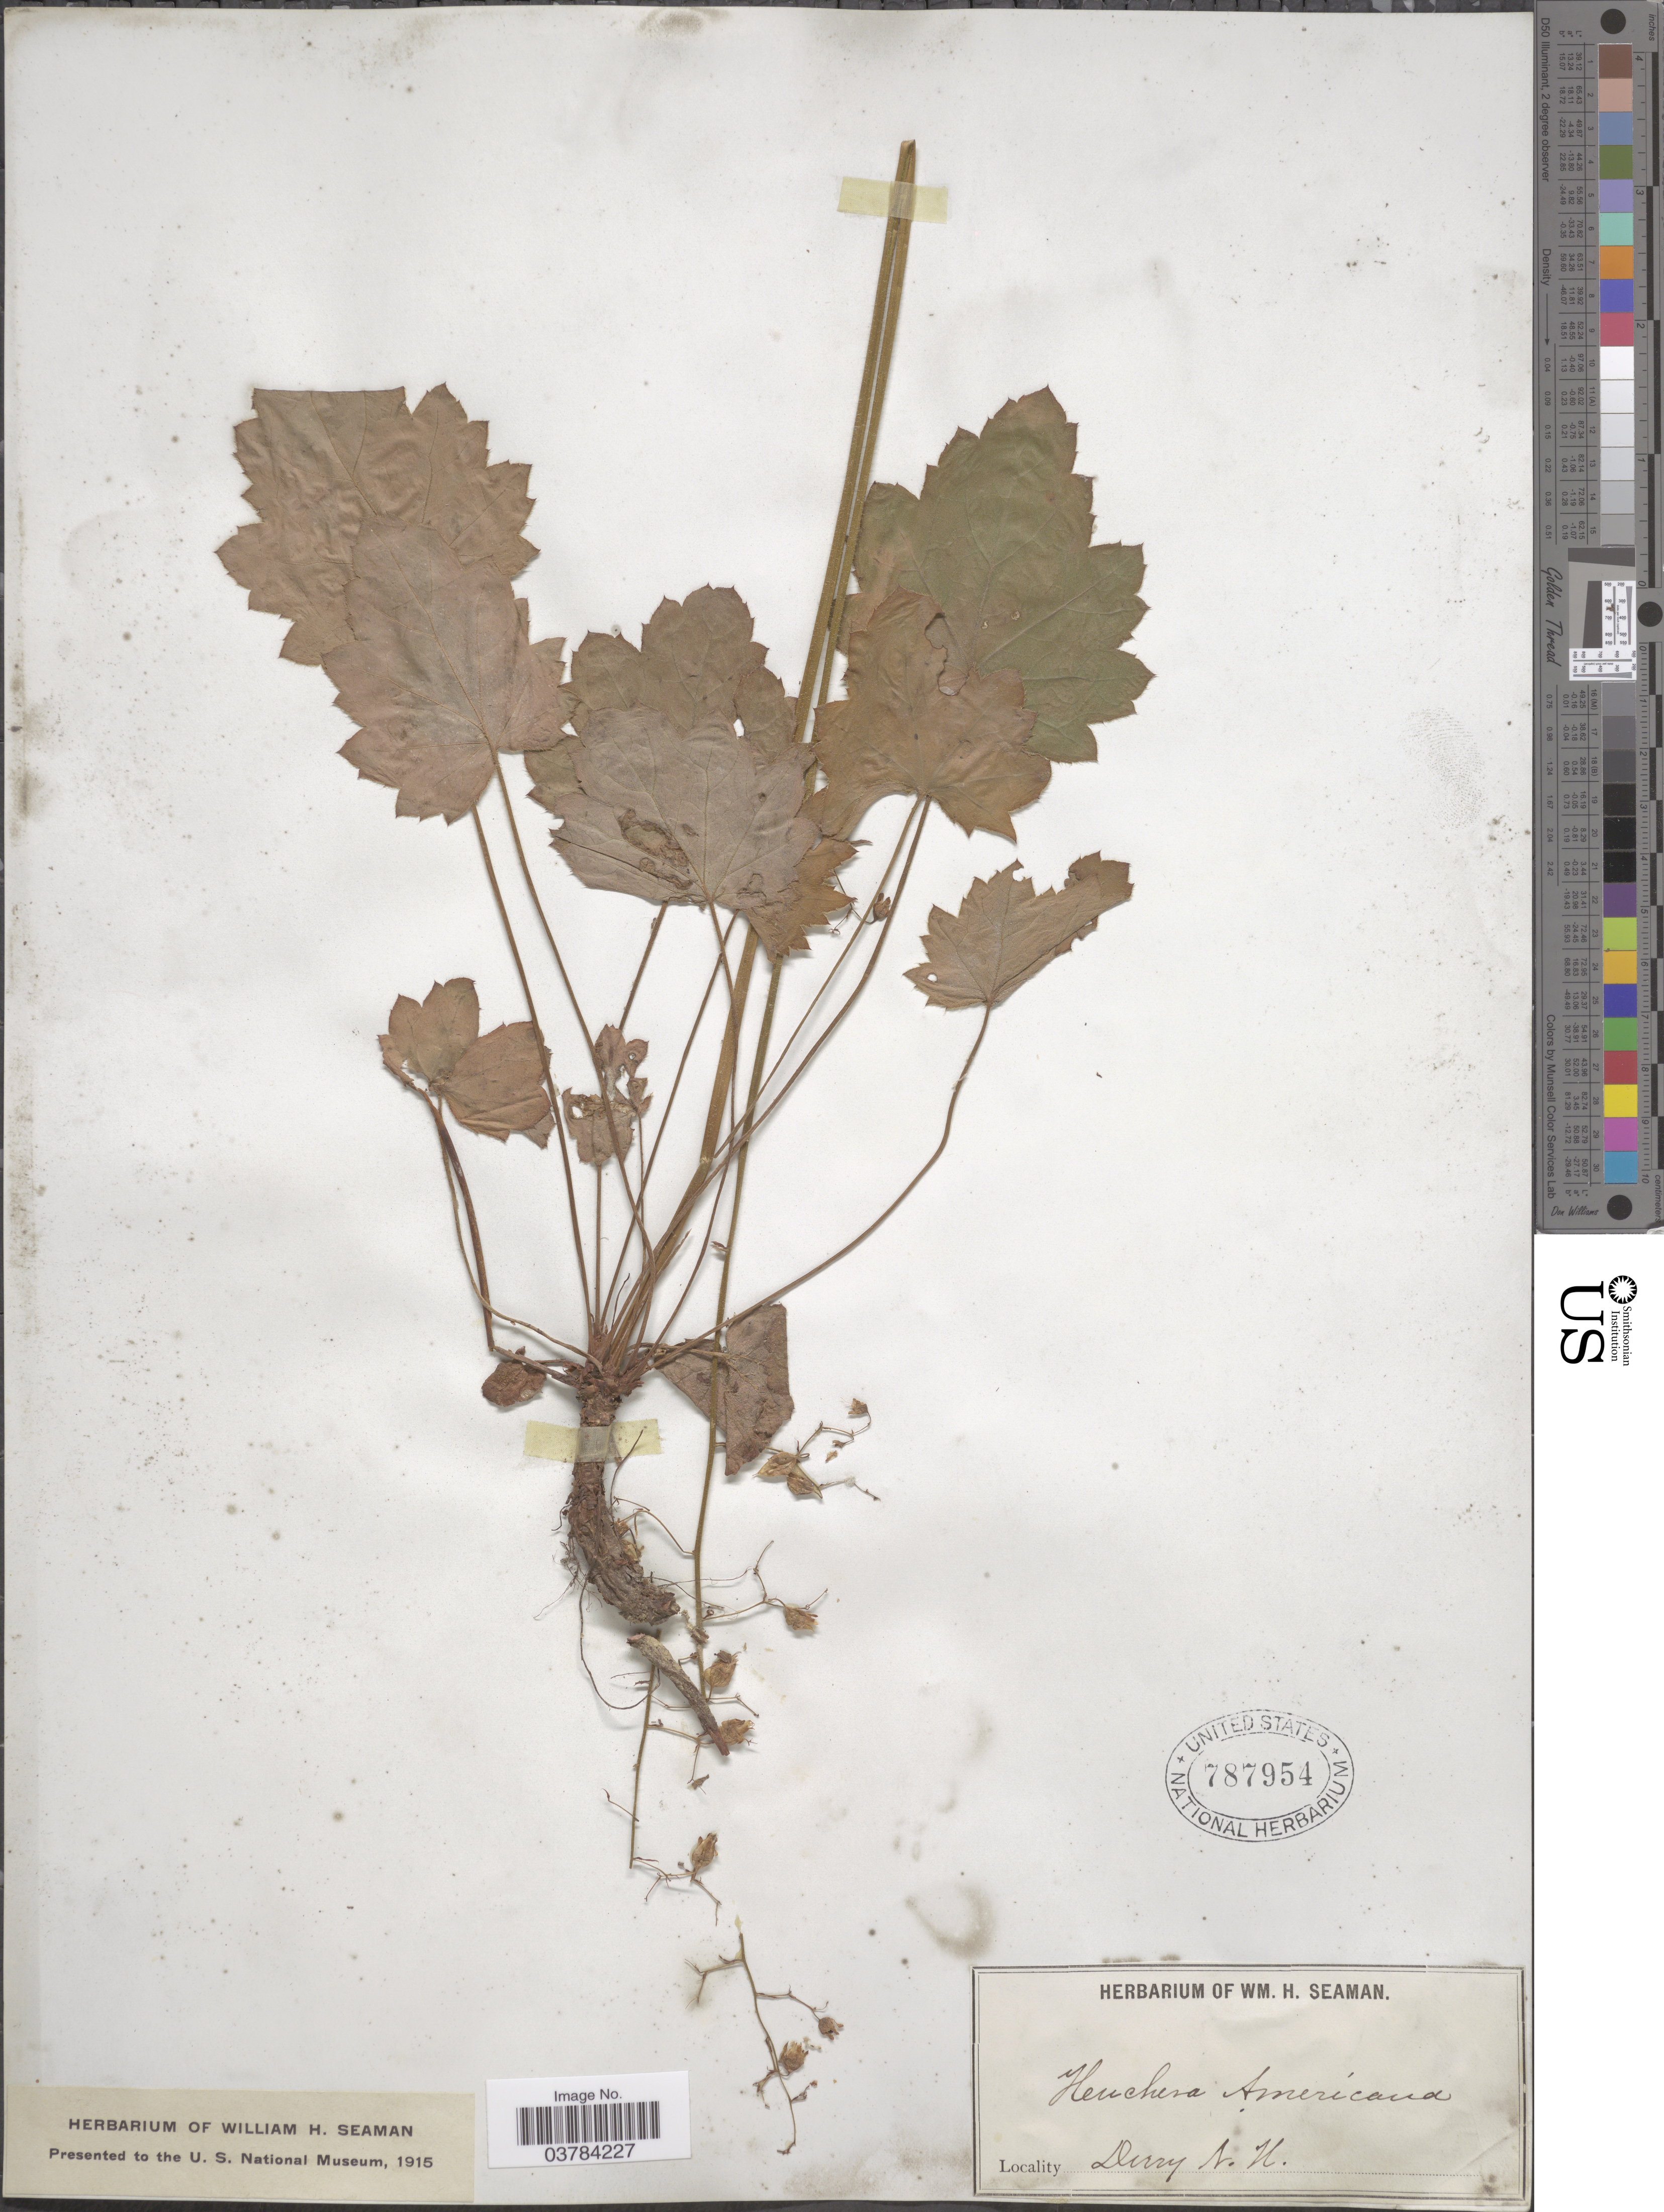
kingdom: Plantae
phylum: Tracheophyta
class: Magnoliopsida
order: Saxifragales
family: Saxifragaceae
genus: Heuchera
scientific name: Heuchera americana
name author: L.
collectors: Ex herb. W. H. Seaman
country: United States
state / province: New Hampshire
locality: Derry N.H.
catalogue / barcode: US 787954